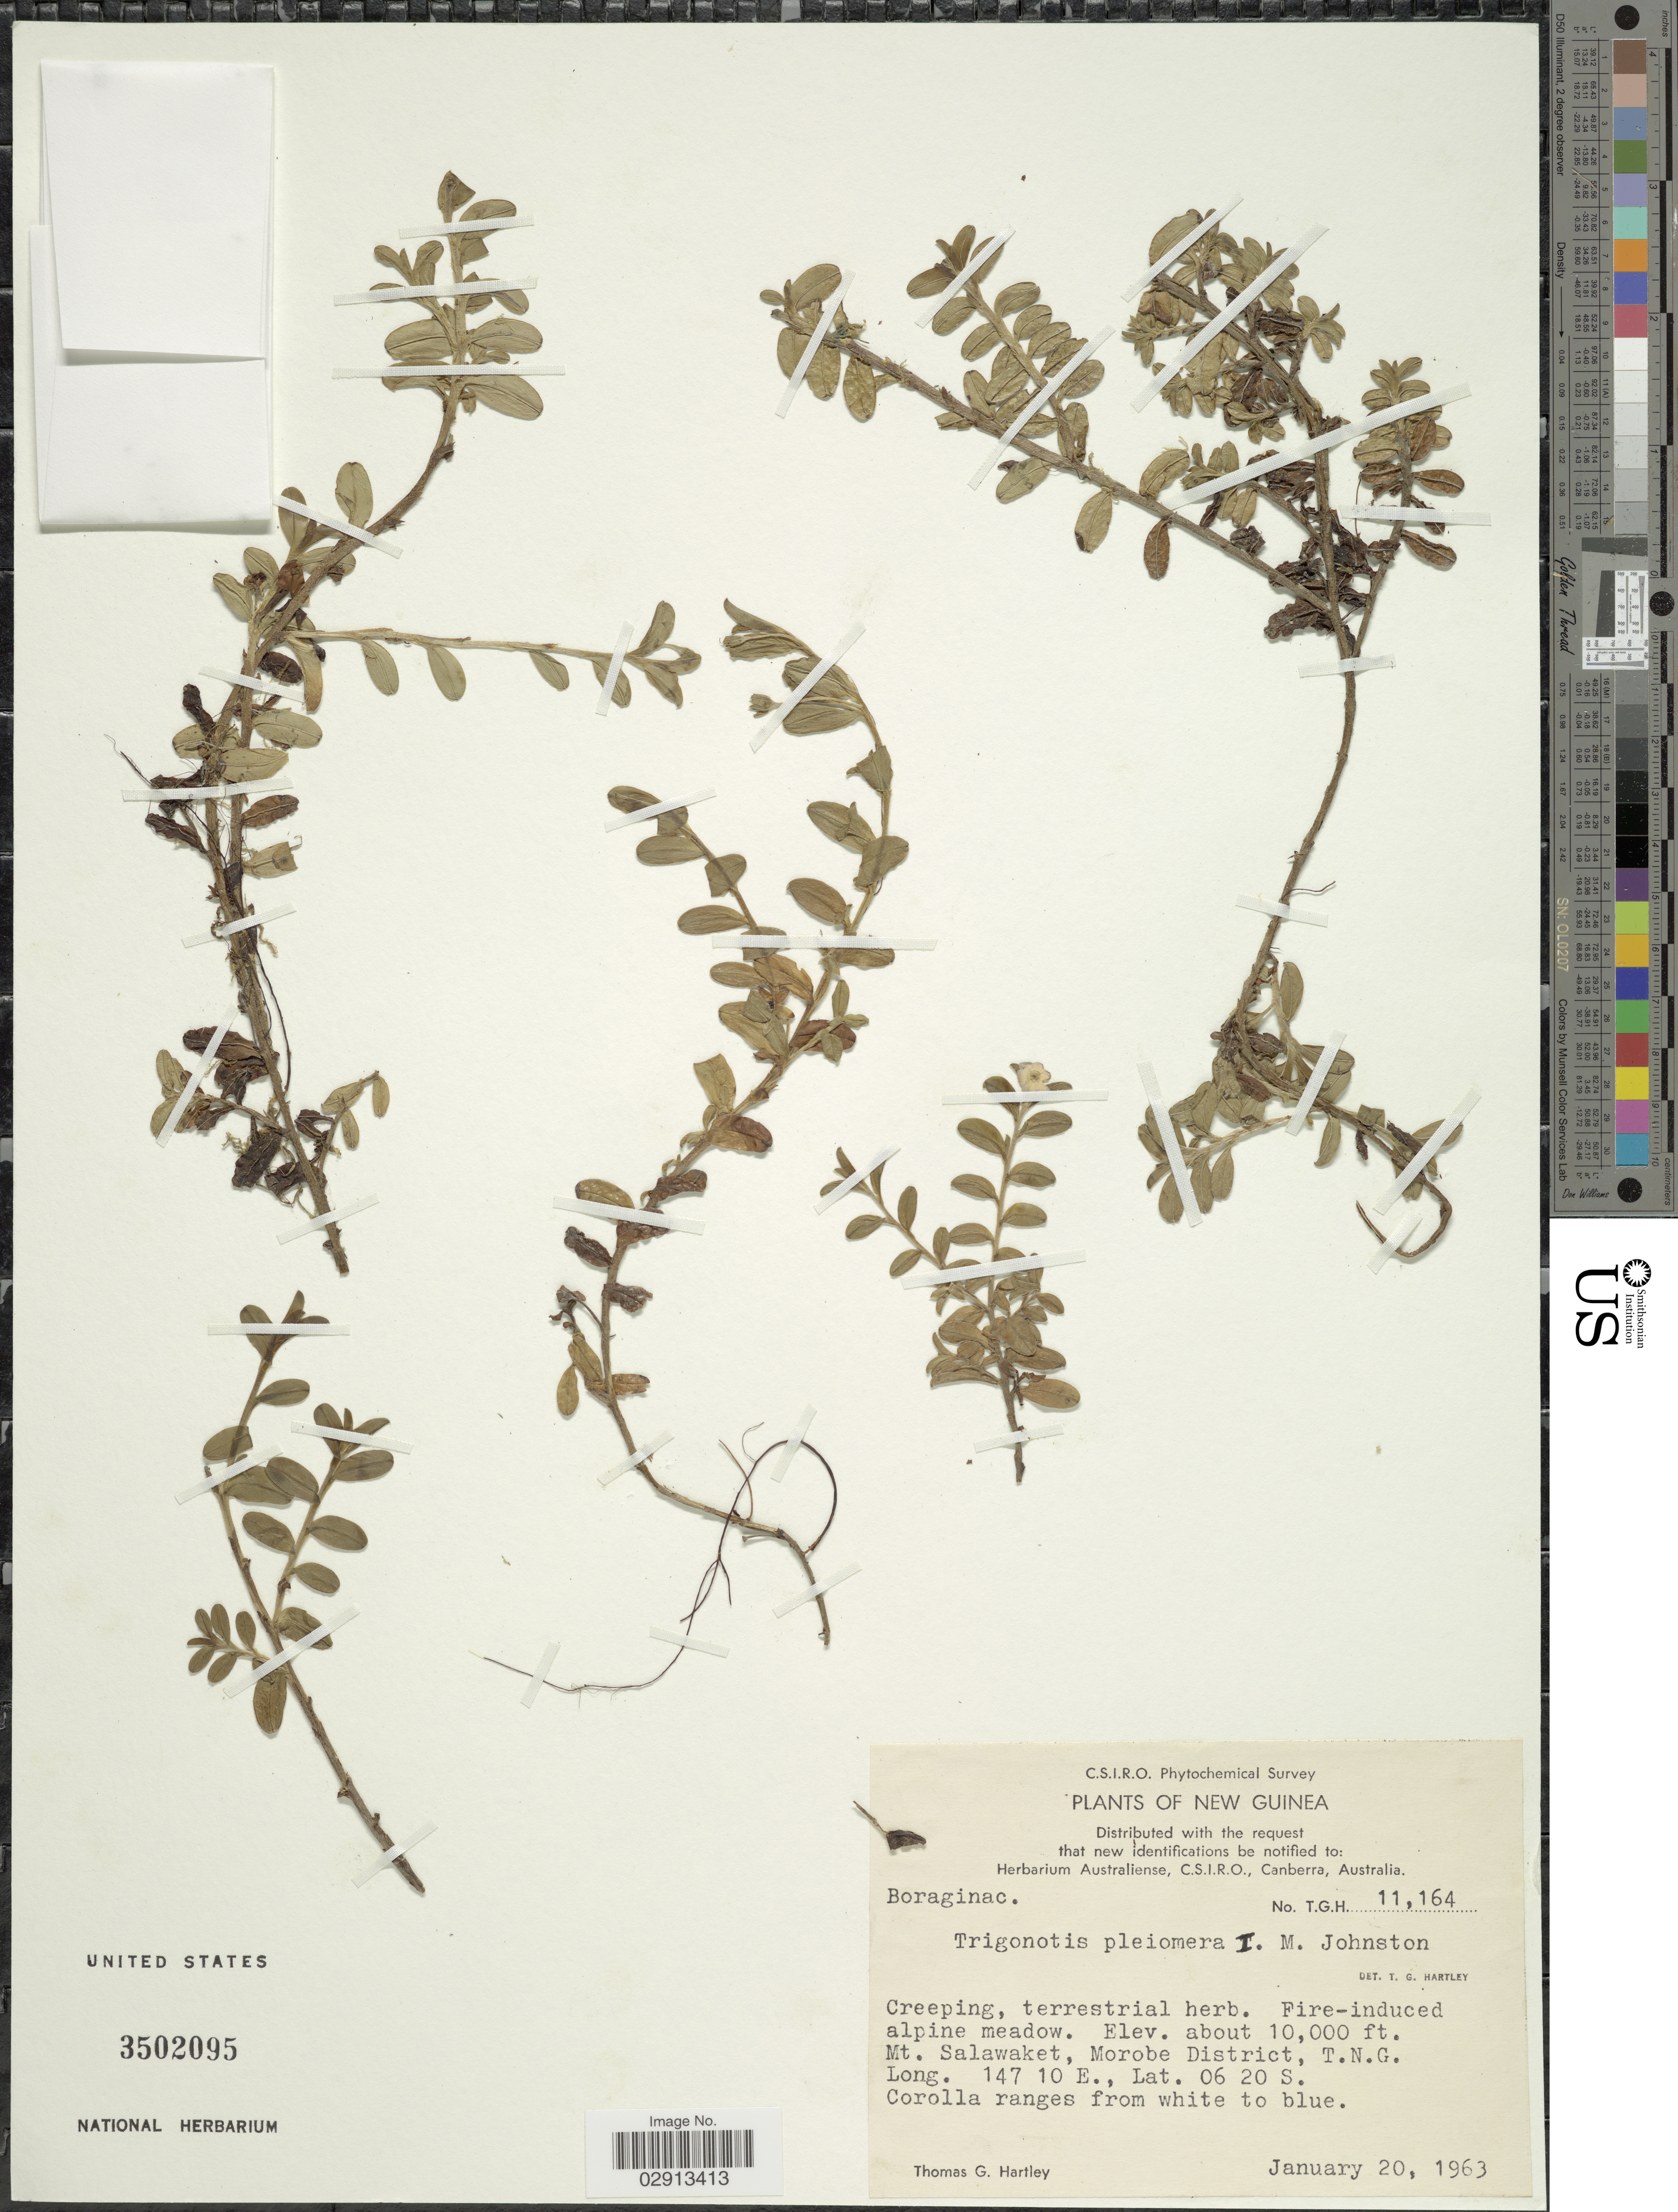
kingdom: Plantae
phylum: Tracheophyta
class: Magnoliopsida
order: Boraginales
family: Boraginaceae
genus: Trigonotis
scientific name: Trigonotis pleiomera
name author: I.M. Johnst.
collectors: T. G. Hartley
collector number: T.G.H. 11164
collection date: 1963-01-20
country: Papua New Guinea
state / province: Morobe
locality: New Guinea. Mt. Salawaket, Morobe District, T. N. G.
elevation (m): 3048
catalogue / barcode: US 3502095